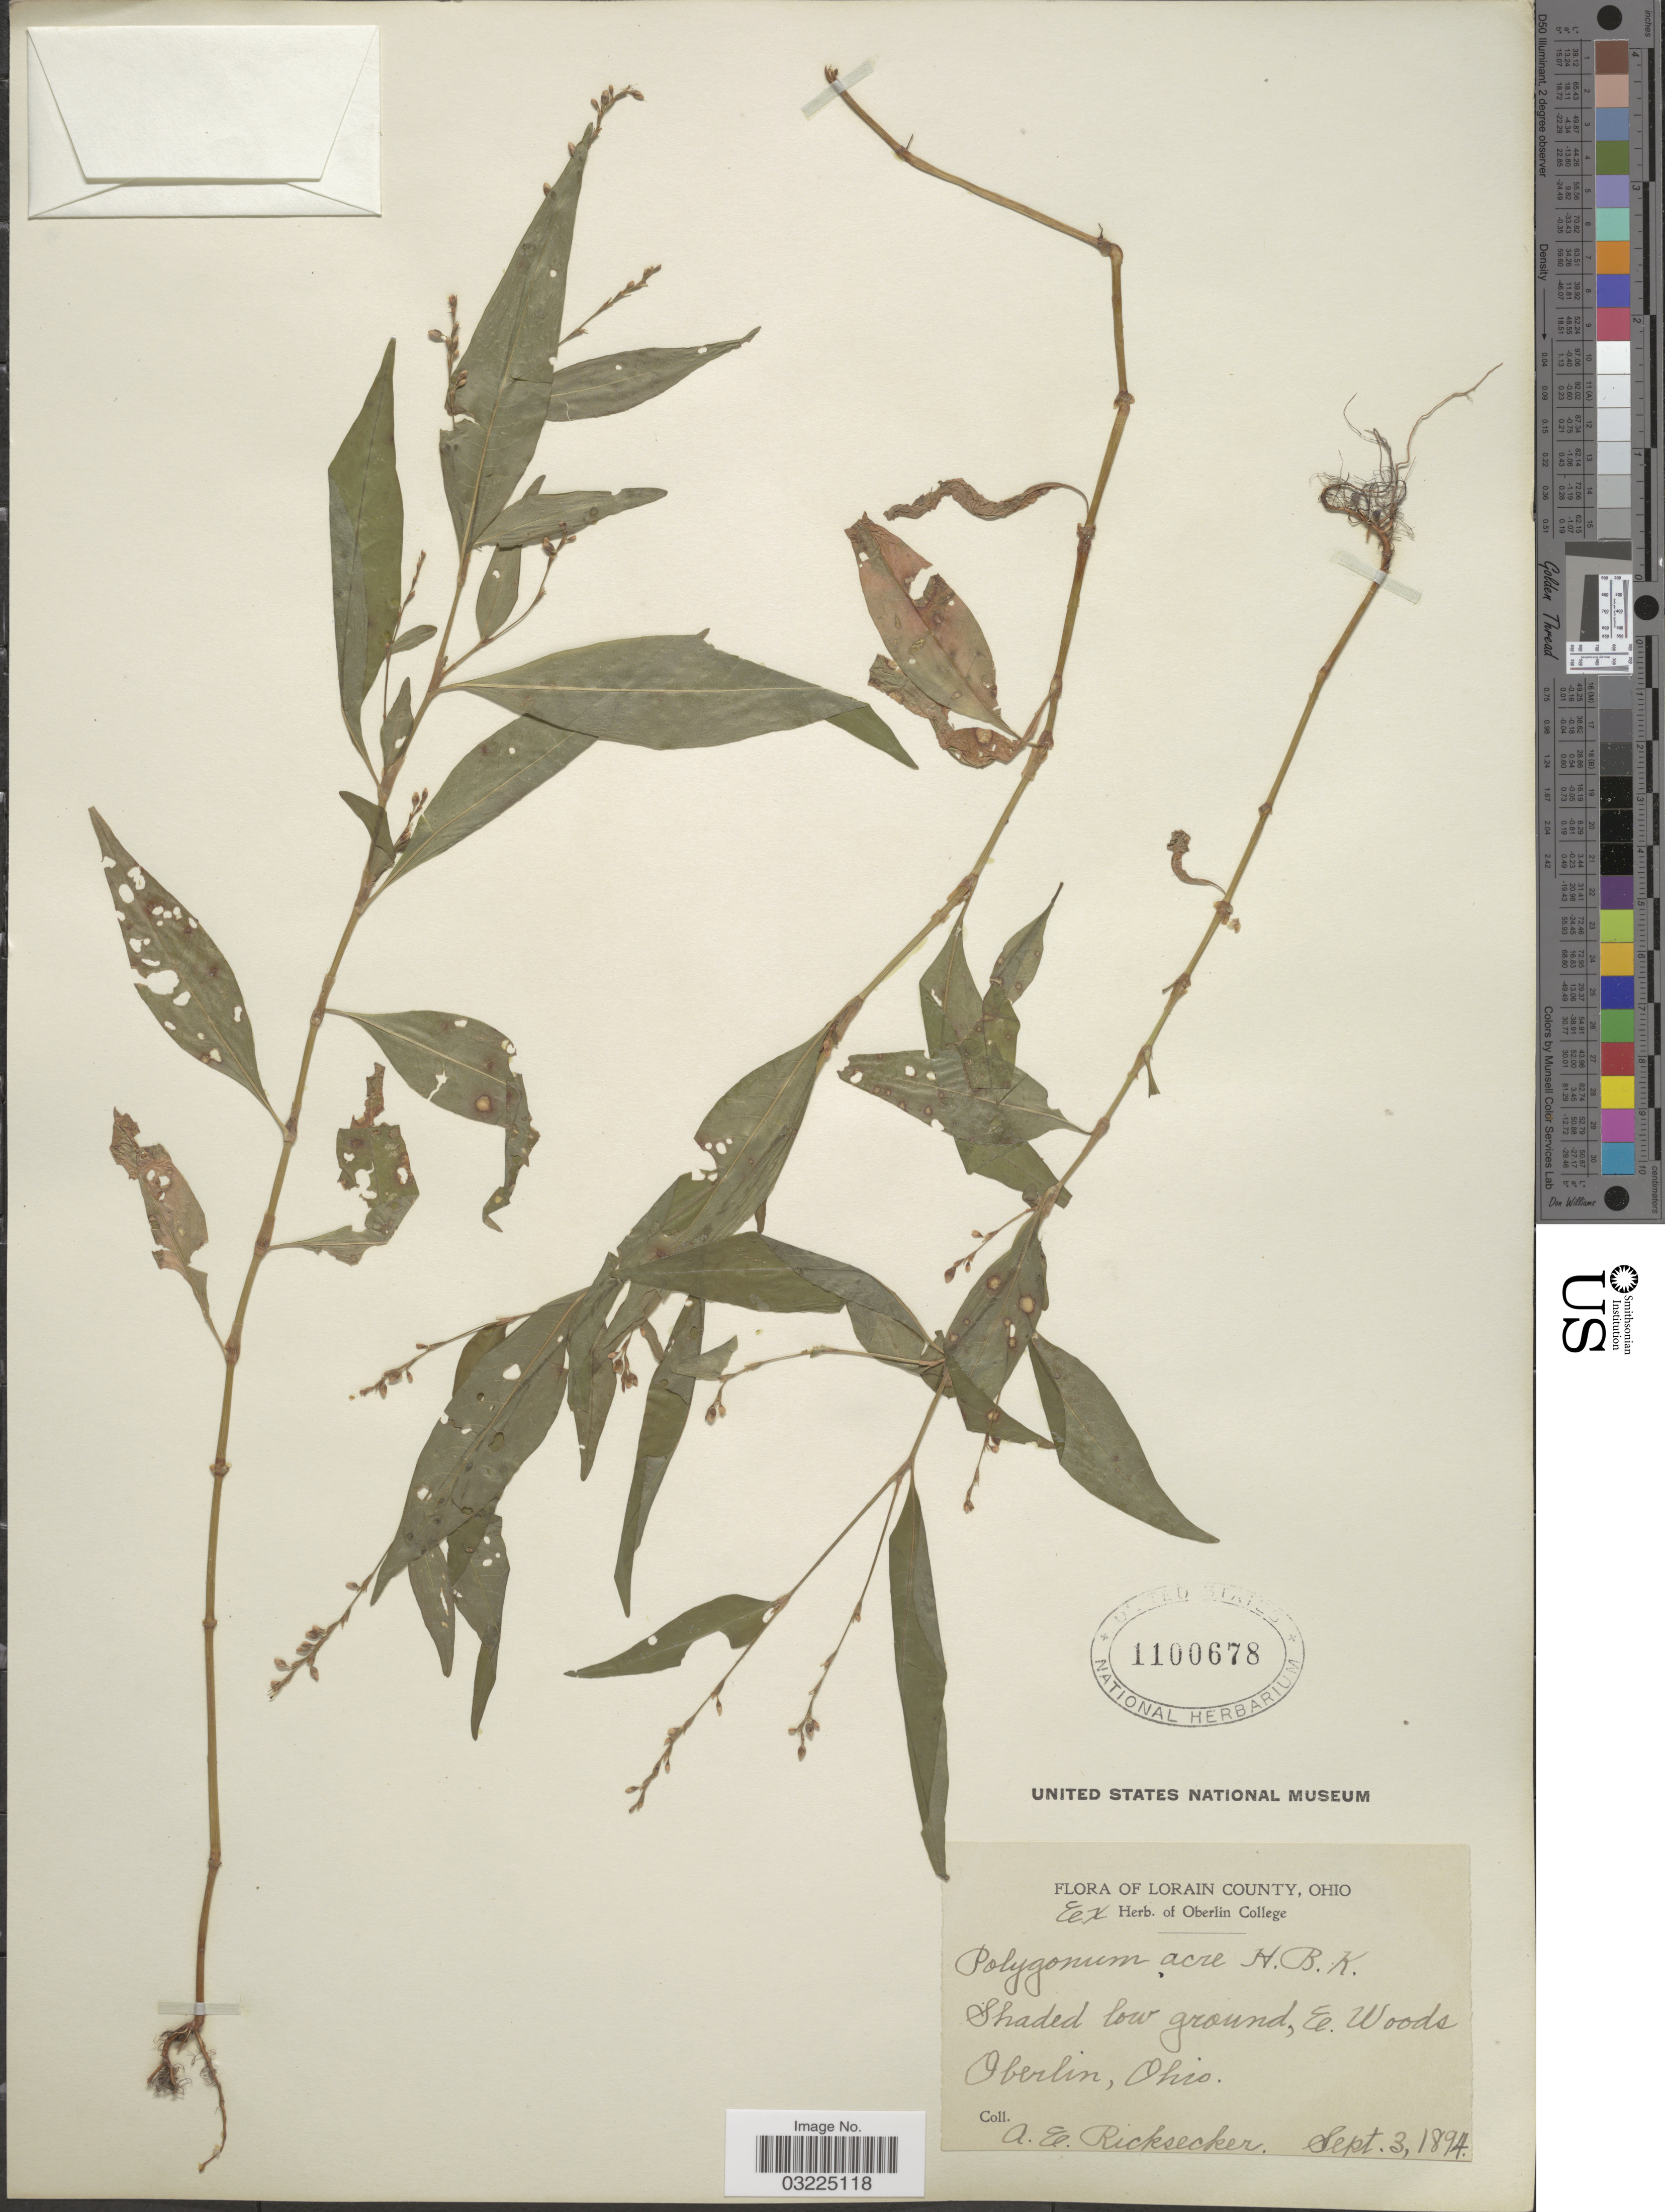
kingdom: Plantae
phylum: Tracheophyta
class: Magnoliopsida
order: Caryophyllales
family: Polygonaceae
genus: Persicaria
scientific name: Persicaria punctata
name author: (Elliott) Small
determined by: Atha, D. E.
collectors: A. E. Ricksecker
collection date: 1894-09-03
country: United States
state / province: Ohio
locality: E. Woods Oberlin. Lorain County.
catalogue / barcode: US 1100678